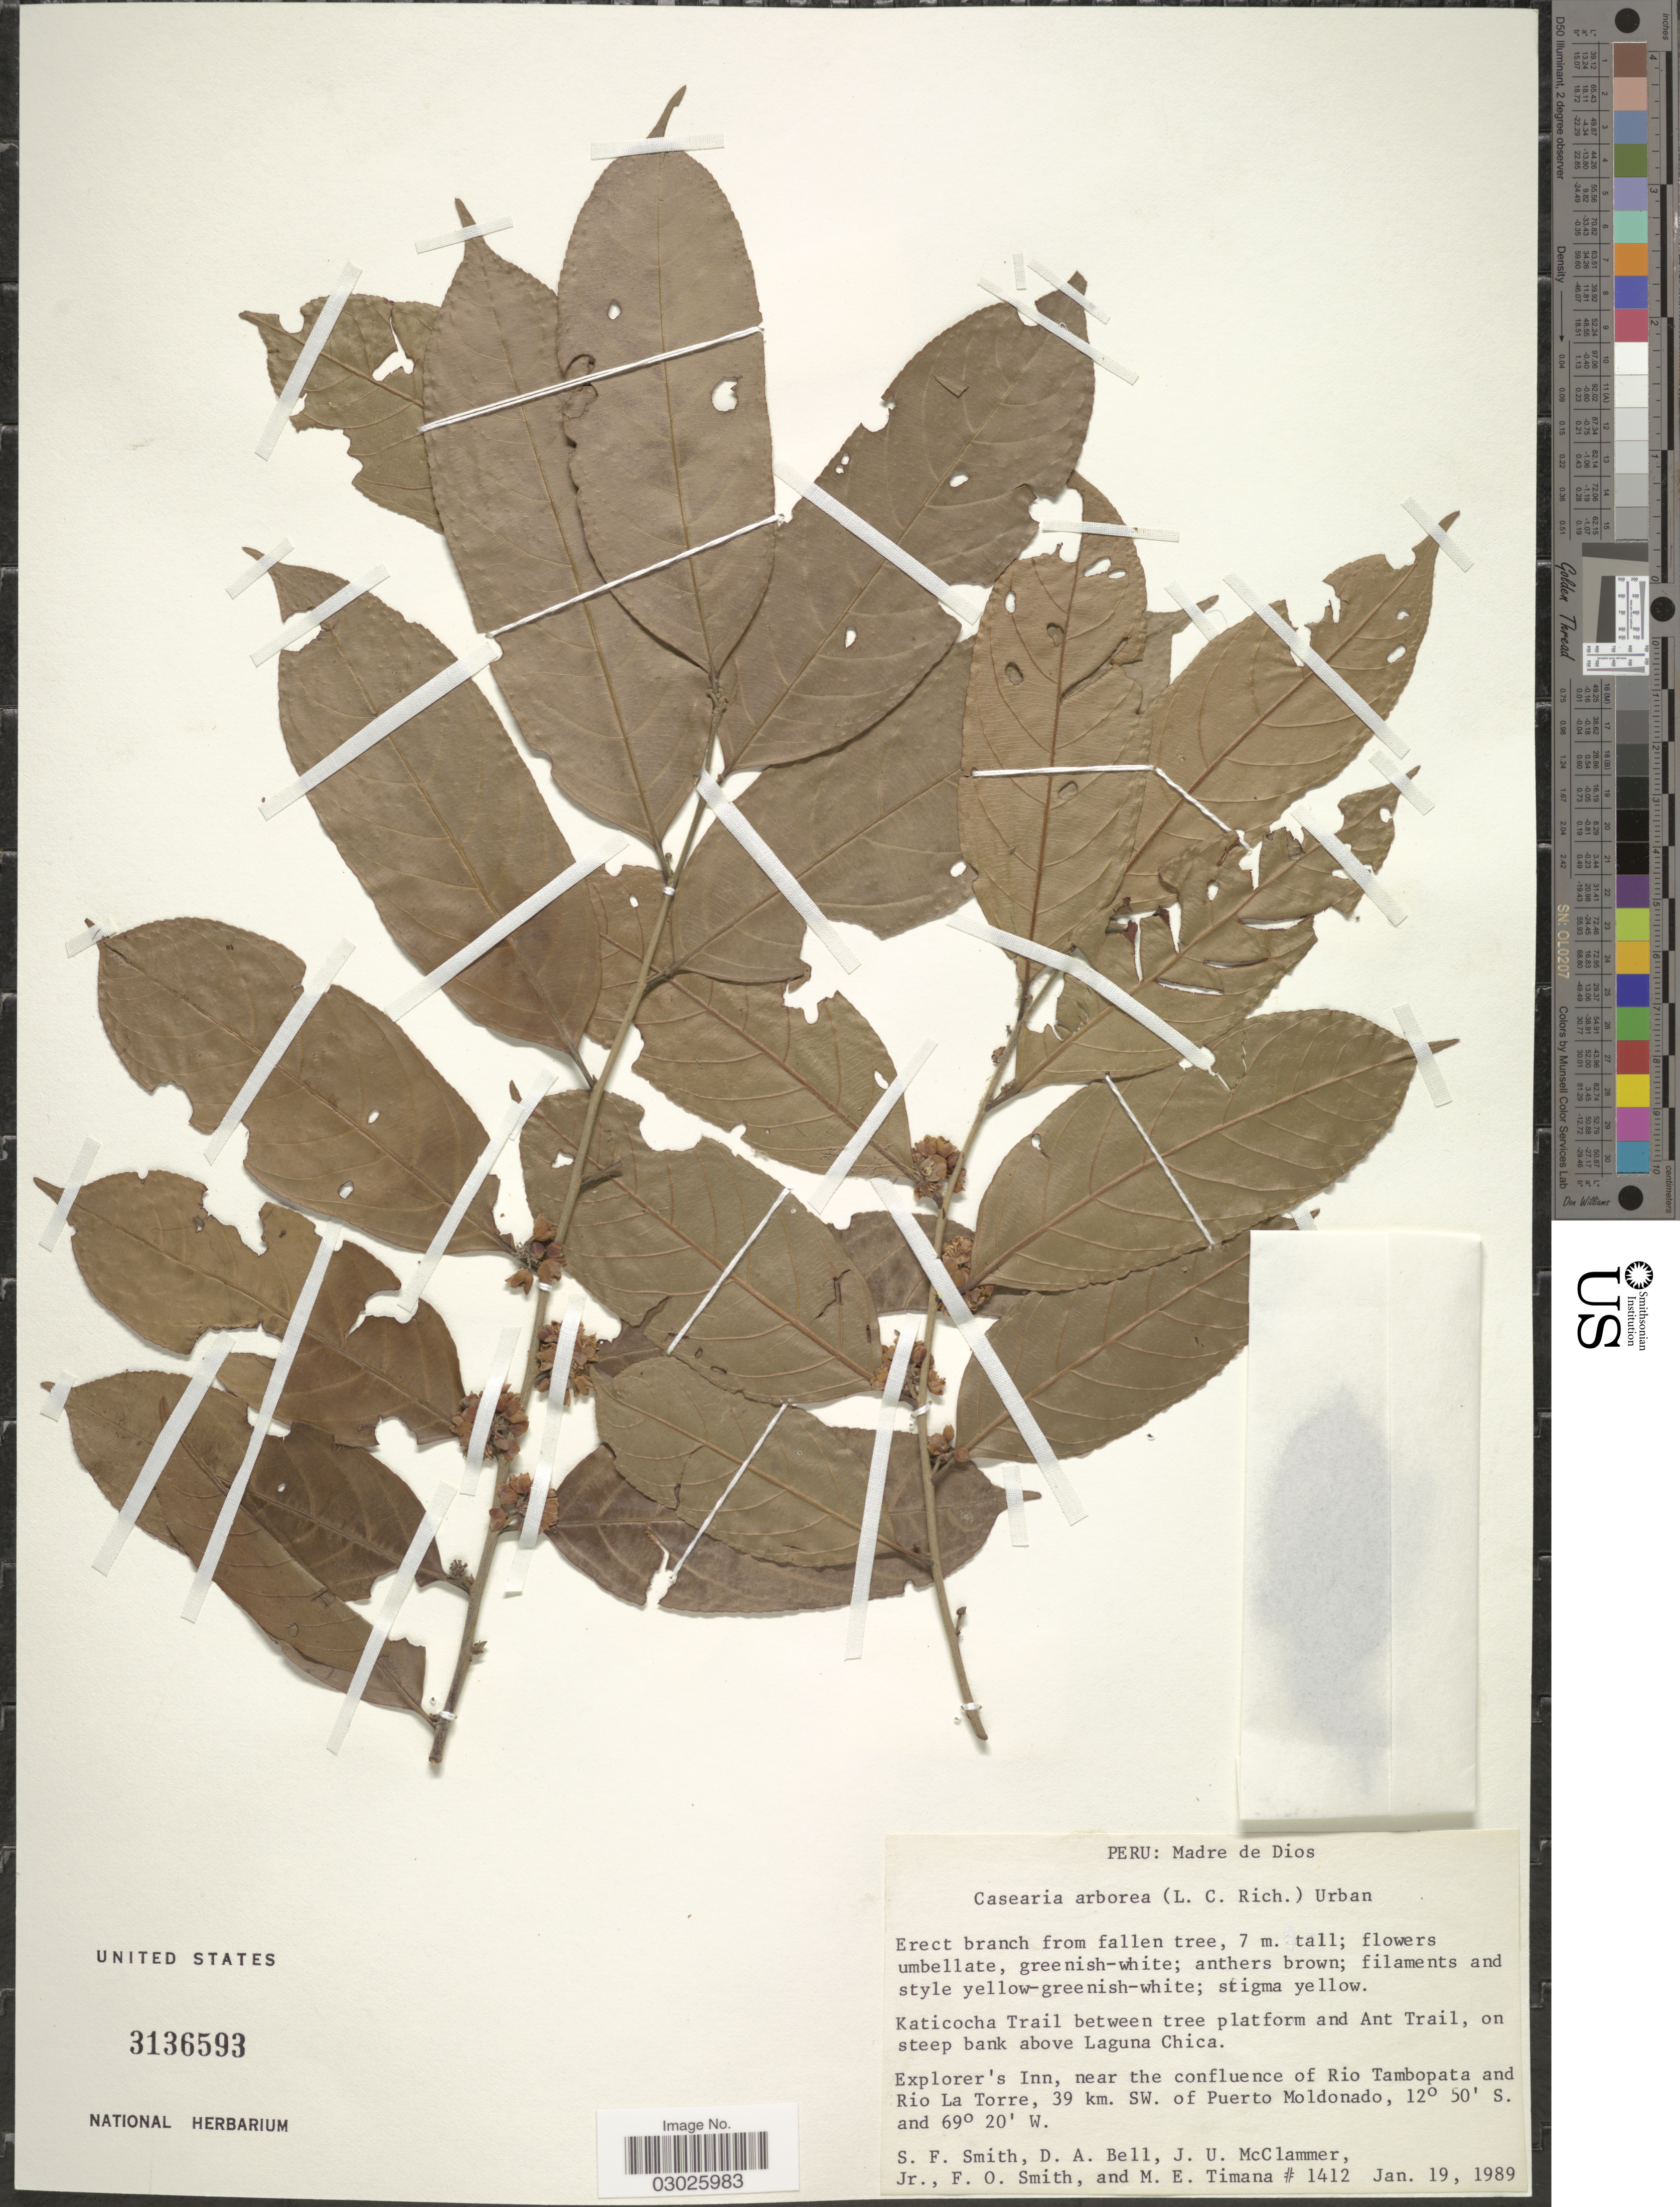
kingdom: Plantae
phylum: Tracheophyta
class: Magnoliopsida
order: Malpighiales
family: Salicaceae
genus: Casearia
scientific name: Casearia arborea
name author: (Rich.) Urb.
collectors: S.F. Smith, D. A. Bell, J. McClammer Jr. & F. Smith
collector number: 1412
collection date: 1989-01-19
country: Peru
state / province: Madre de Dios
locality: Katicocha Trail between tree platform and Ant Trail, on steep bank above Laguna Chica. Explorer's Inn, near the confluence of Rio Tambopata and Rio La Torre, 39 km. SW. of Puerto Moldonado.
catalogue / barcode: US 3136593